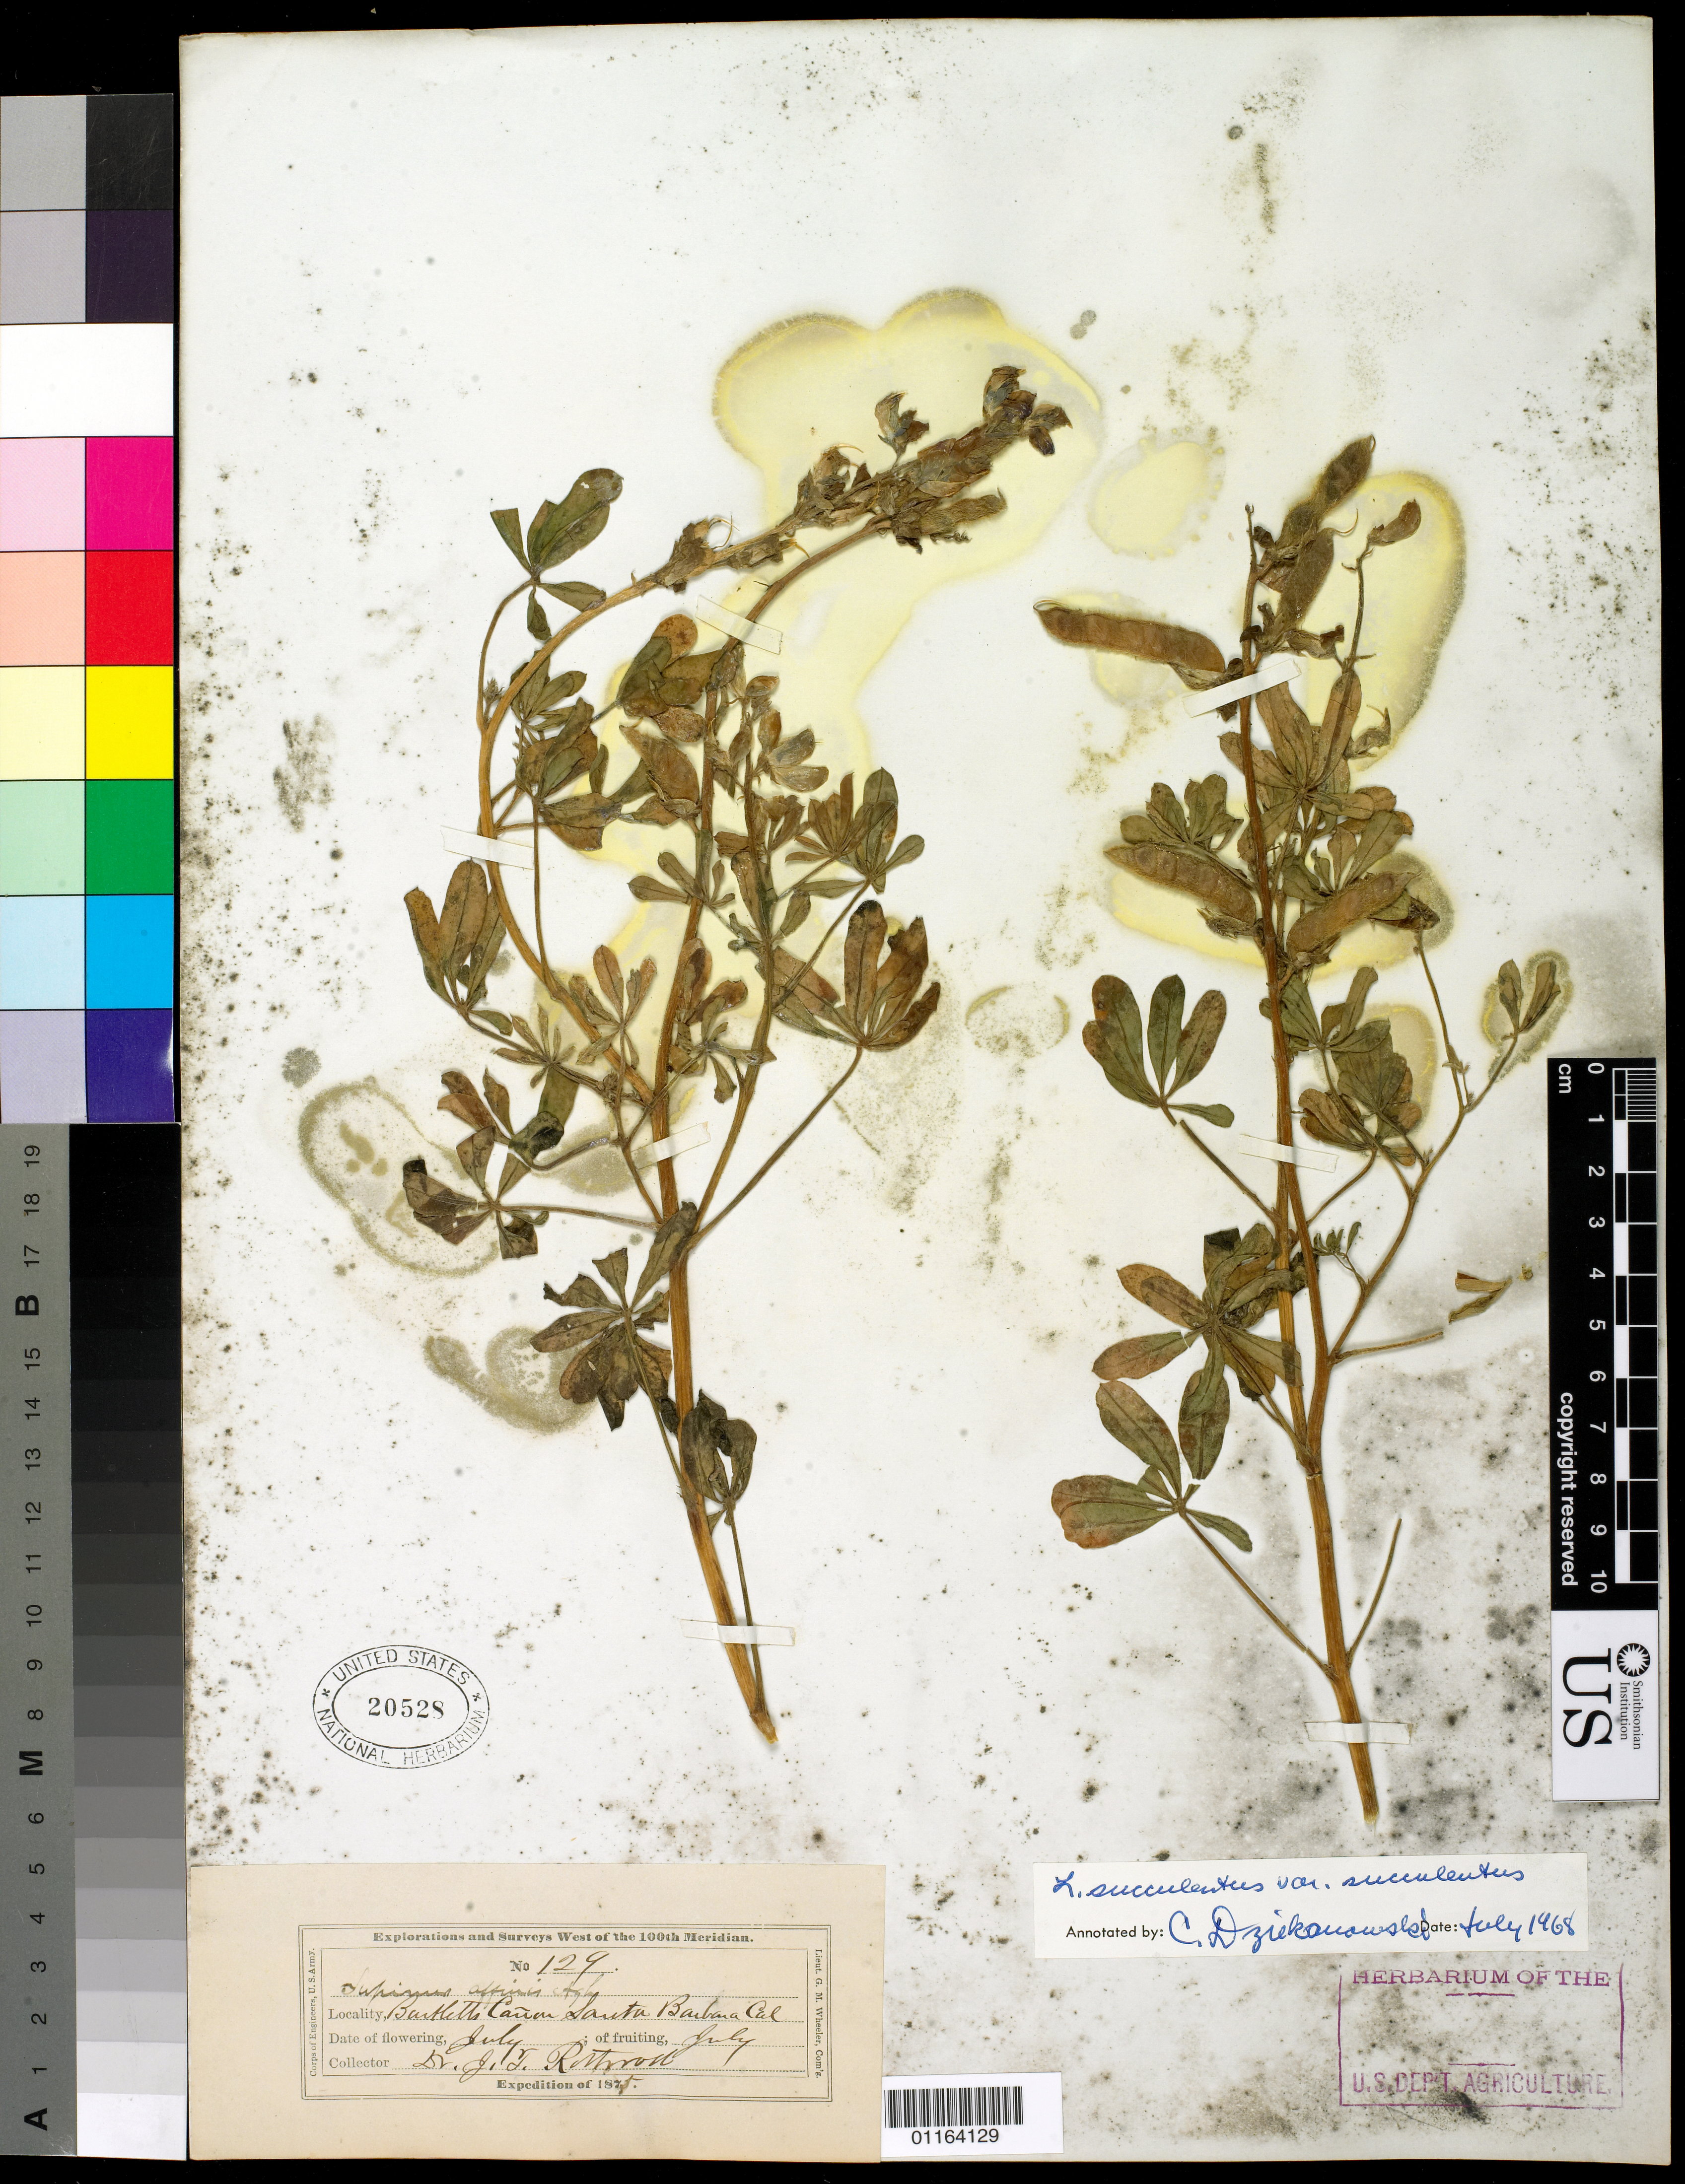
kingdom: Plantae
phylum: Tracheophyta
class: Magnoliopsida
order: Fabales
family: Fabaceae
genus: Lupinus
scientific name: Lupinus succulentus var. succulentus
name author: Douglas ex K. Koch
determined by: Dziekanowski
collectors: J. T. Rothrock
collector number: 129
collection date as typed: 1875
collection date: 1875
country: United States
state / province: California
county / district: Santa Barbara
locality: Bartlett Canyon.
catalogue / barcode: US 20528